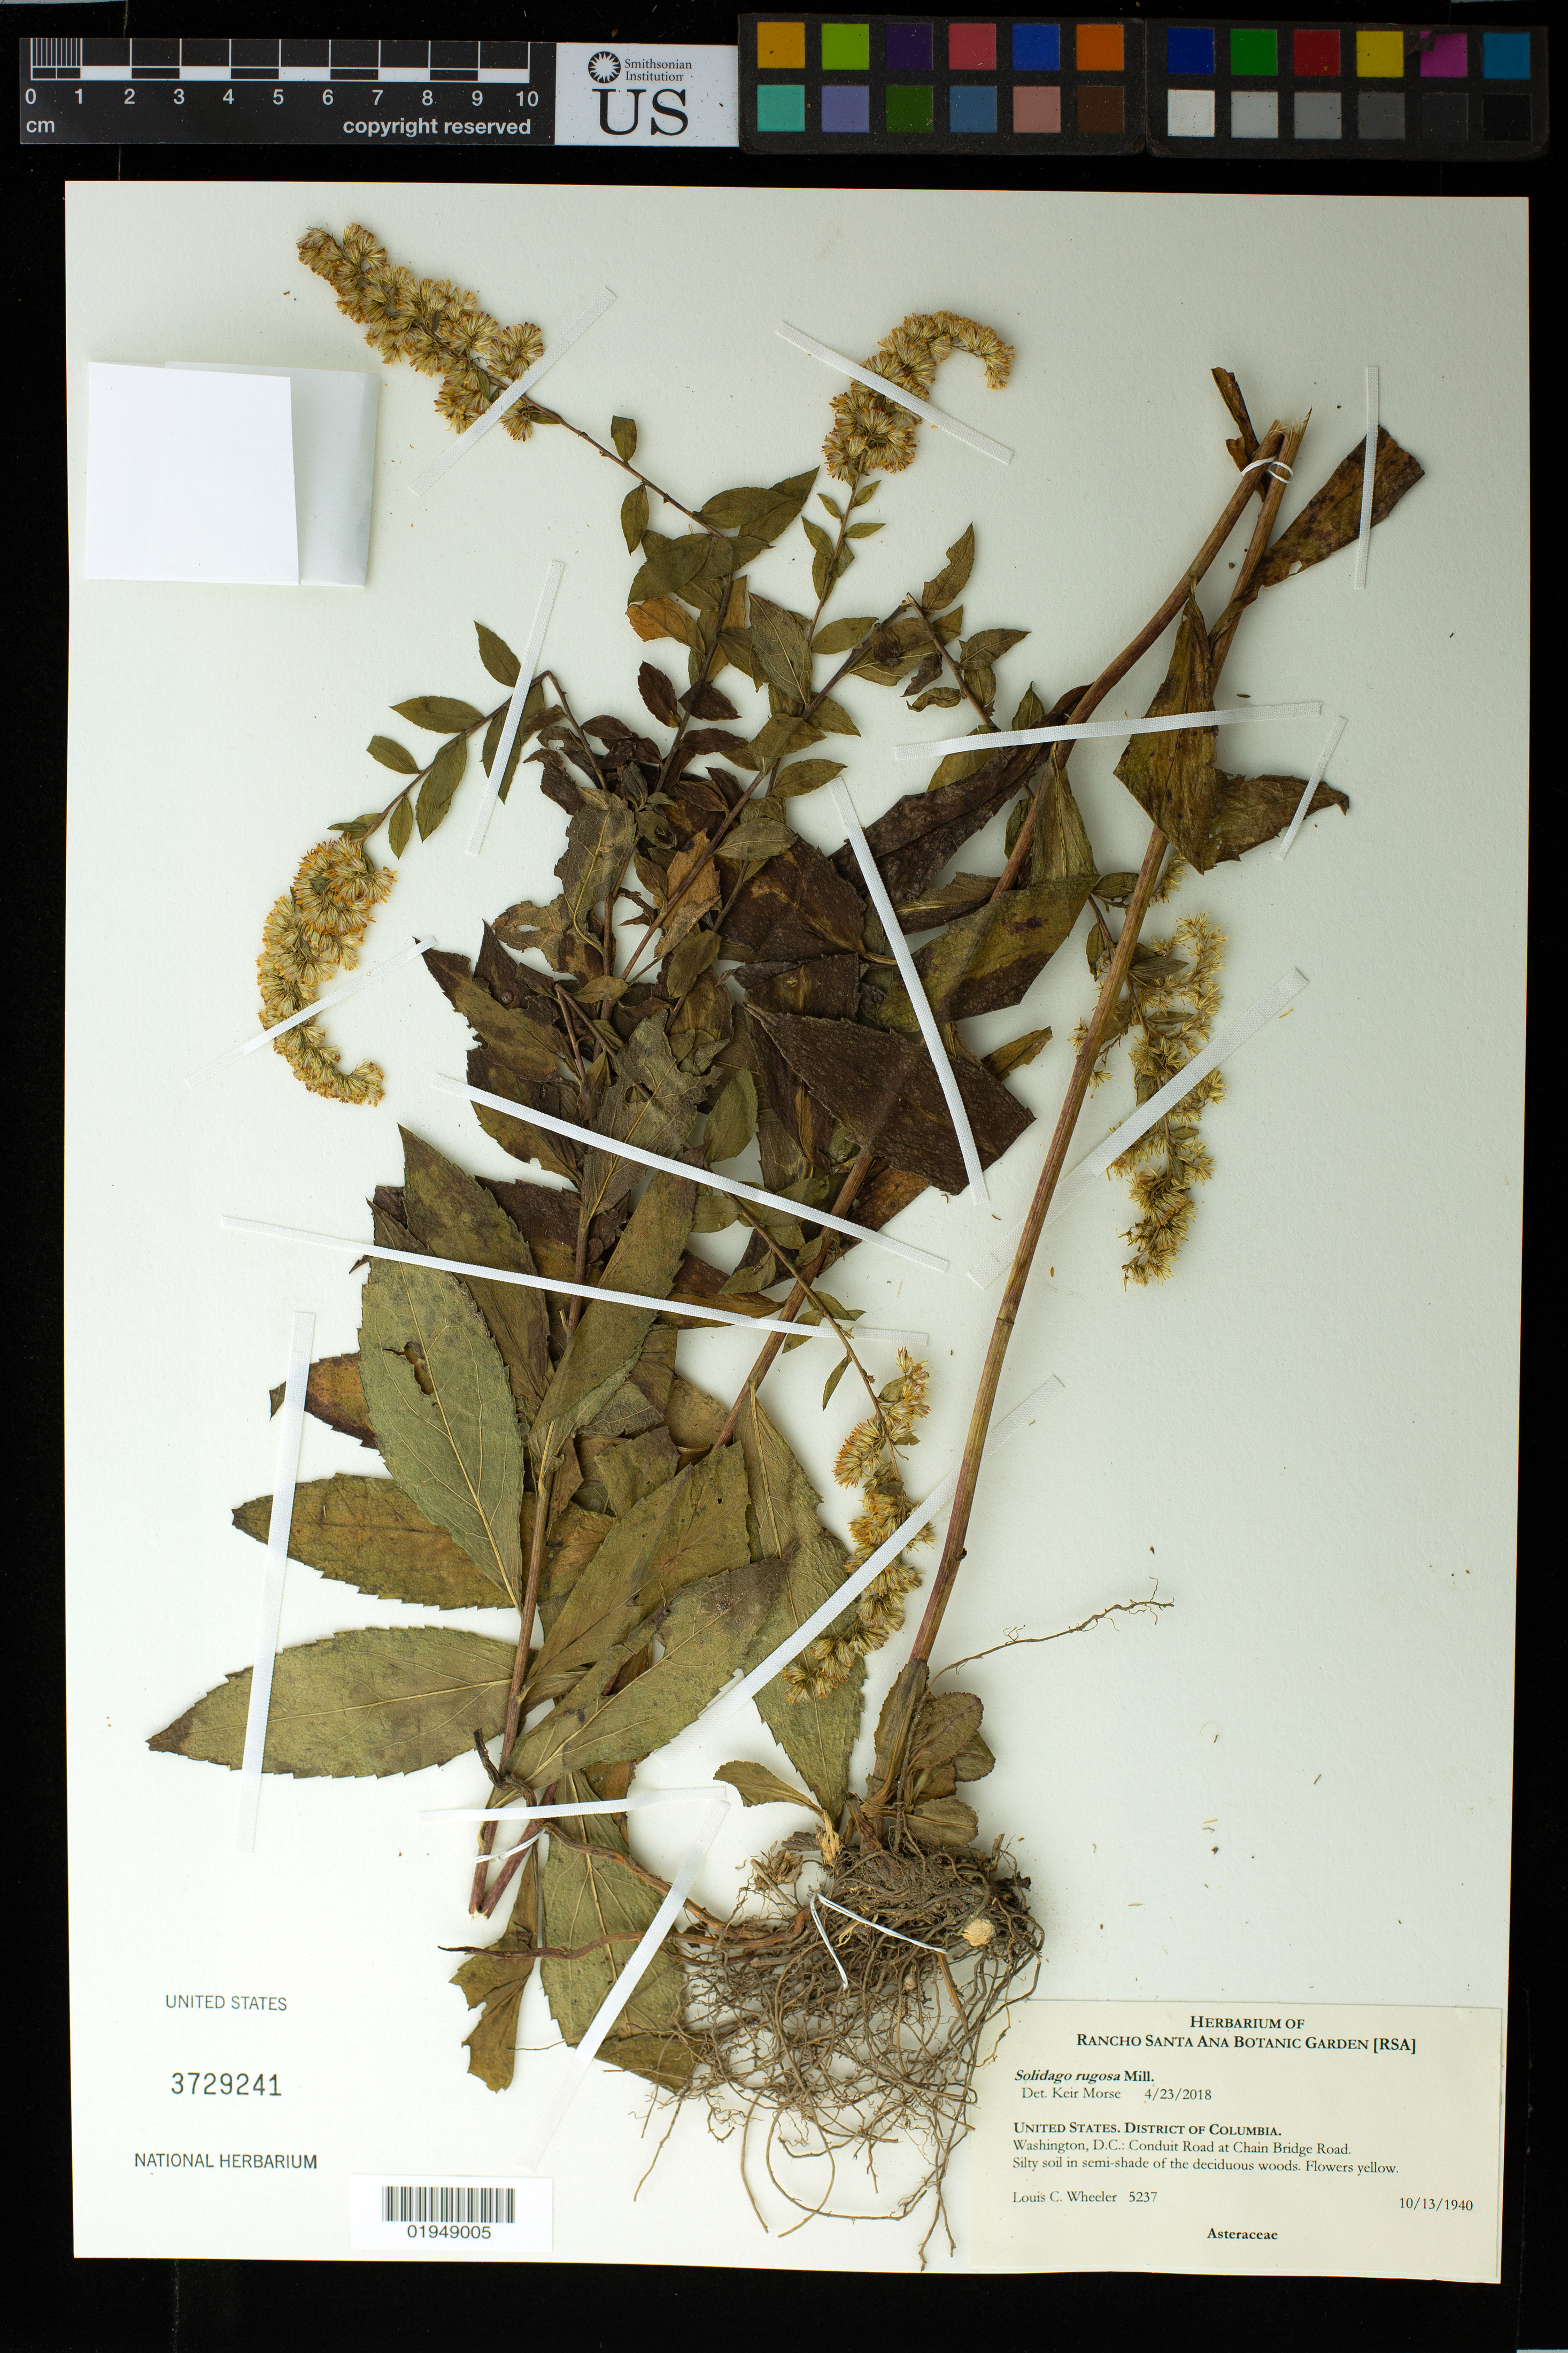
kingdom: Plantae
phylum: Tracheophyta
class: Magnoliopsida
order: Asterales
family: Asteraceae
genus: Solidago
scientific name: Solidago rugosa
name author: Mill.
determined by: Morse, K.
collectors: L. C. Wheeler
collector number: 5237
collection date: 1940-10-13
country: United States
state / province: District of Columbia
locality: Conduit Road at Chain Bridge Road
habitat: silty soil in semi-shade of the deciduous woods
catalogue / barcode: US 3729241